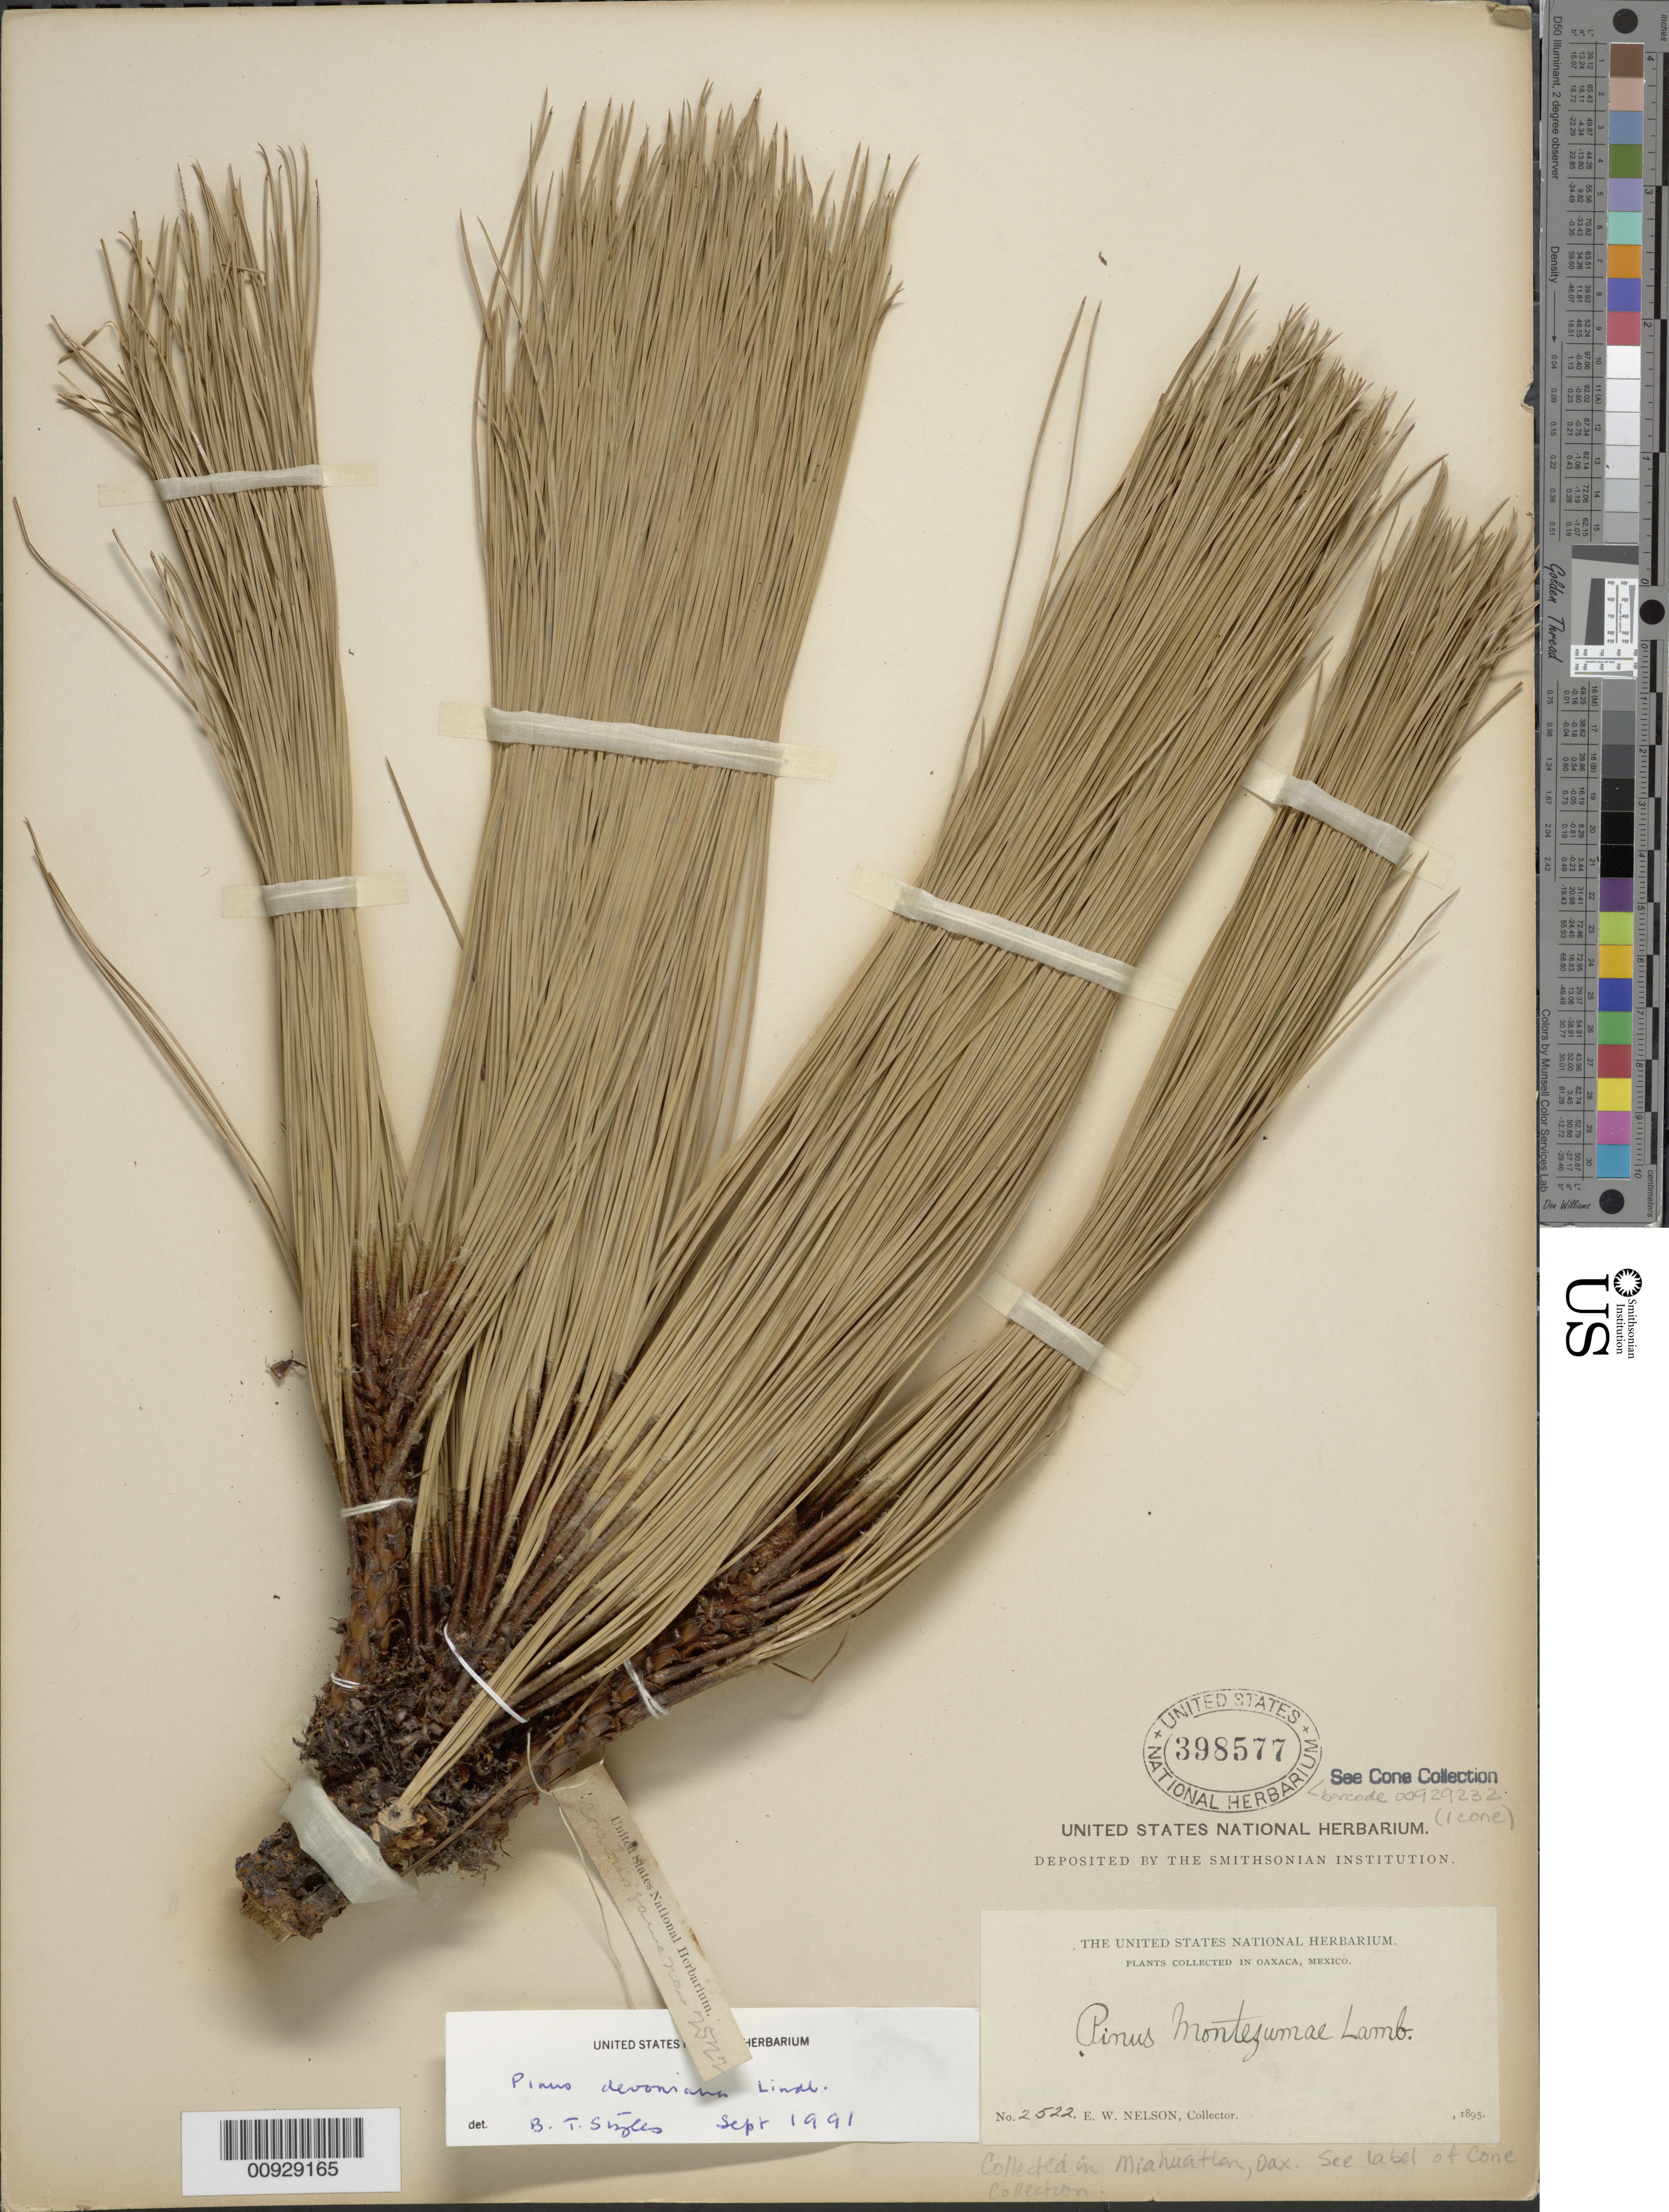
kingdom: Plantae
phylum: Tracheophyta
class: Pinopsida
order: Pinales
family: Pinaceae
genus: Pinus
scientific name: Pinus devoniana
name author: Lindl.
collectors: E. W. Nelson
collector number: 2522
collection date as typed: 1895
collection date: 1895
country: Mexico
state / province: Oaxaca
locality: Miahuatlan.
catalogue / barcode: US 398577